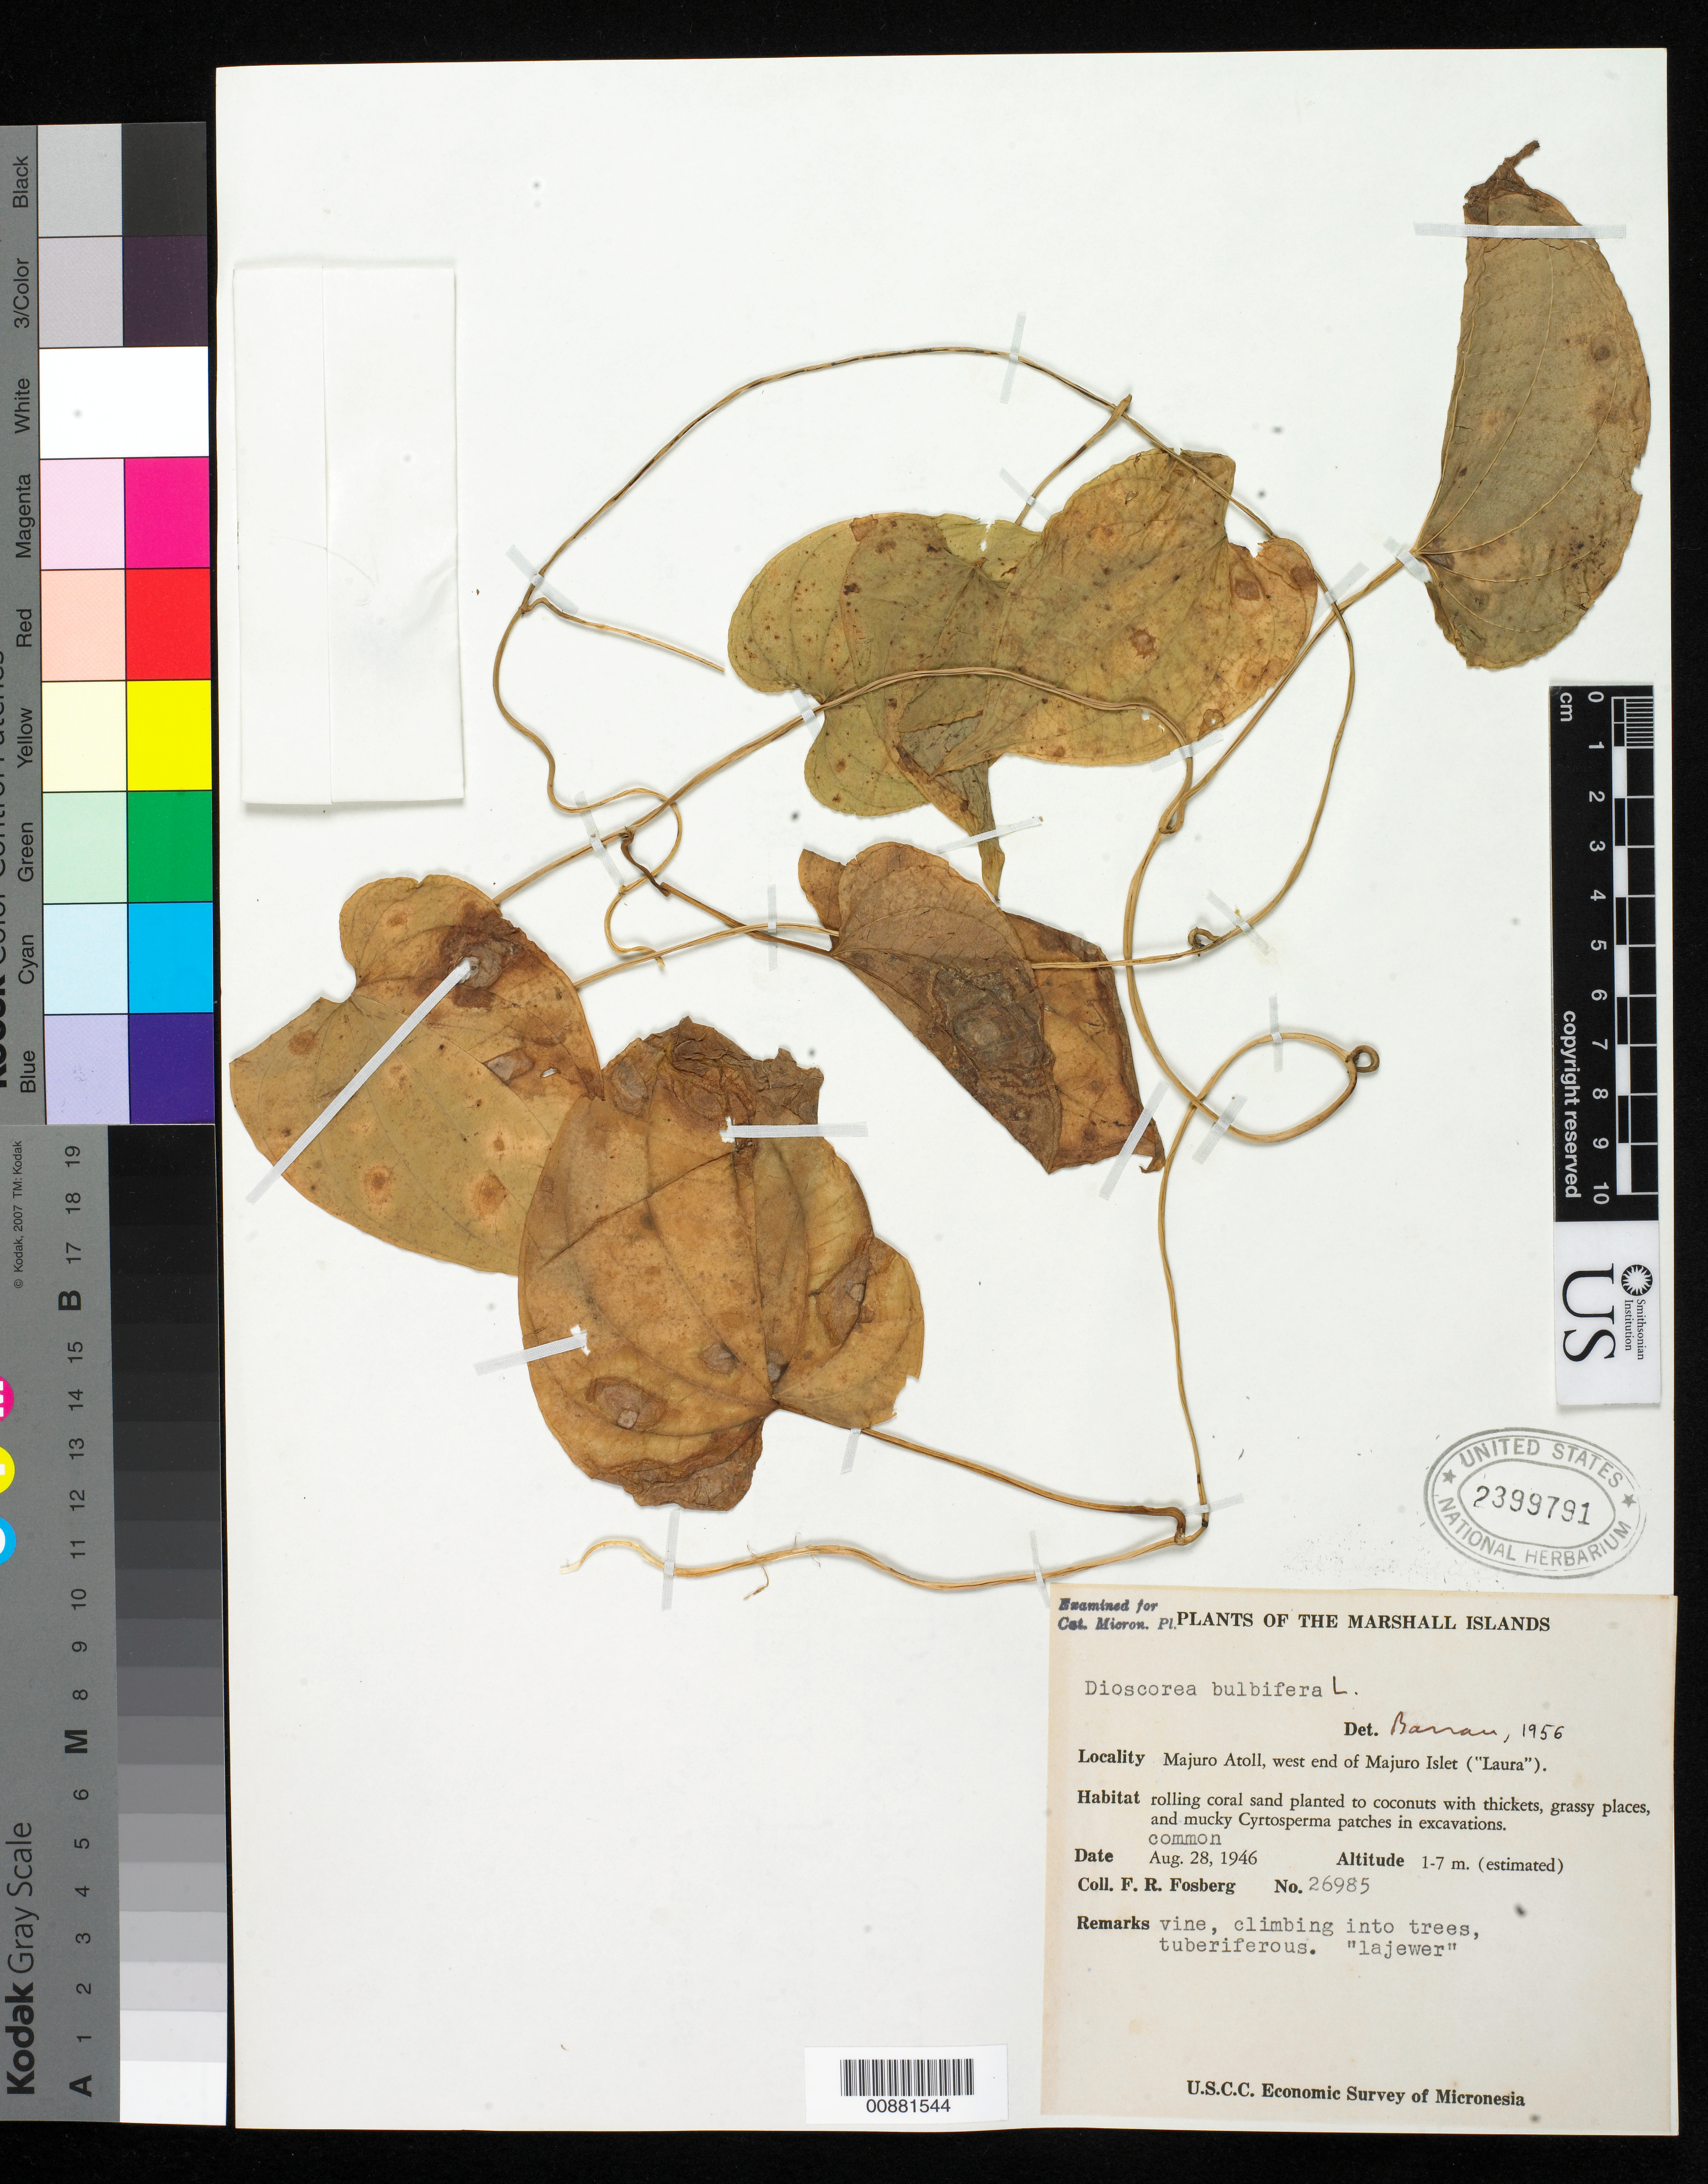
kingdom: Plantae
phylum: Tracheophyta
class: Liliopsida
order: Dioscoreales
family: Dioscoreaceae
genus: Dioscorea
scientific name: Dioscorea bulbifera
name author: L.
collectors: F. R. Fosberg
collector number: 26985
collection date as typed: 28 Aug 1946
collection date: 1946-08-28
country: Marshall Islands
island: Majuro Atoll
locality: W end of Majuro (Laura) Islet.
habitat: Rolling coral sand planted to coconuts with thickets, grassy places, and mucky cyrtosperma patches in excavations. Common.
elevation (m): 1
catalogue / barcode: US 2399791